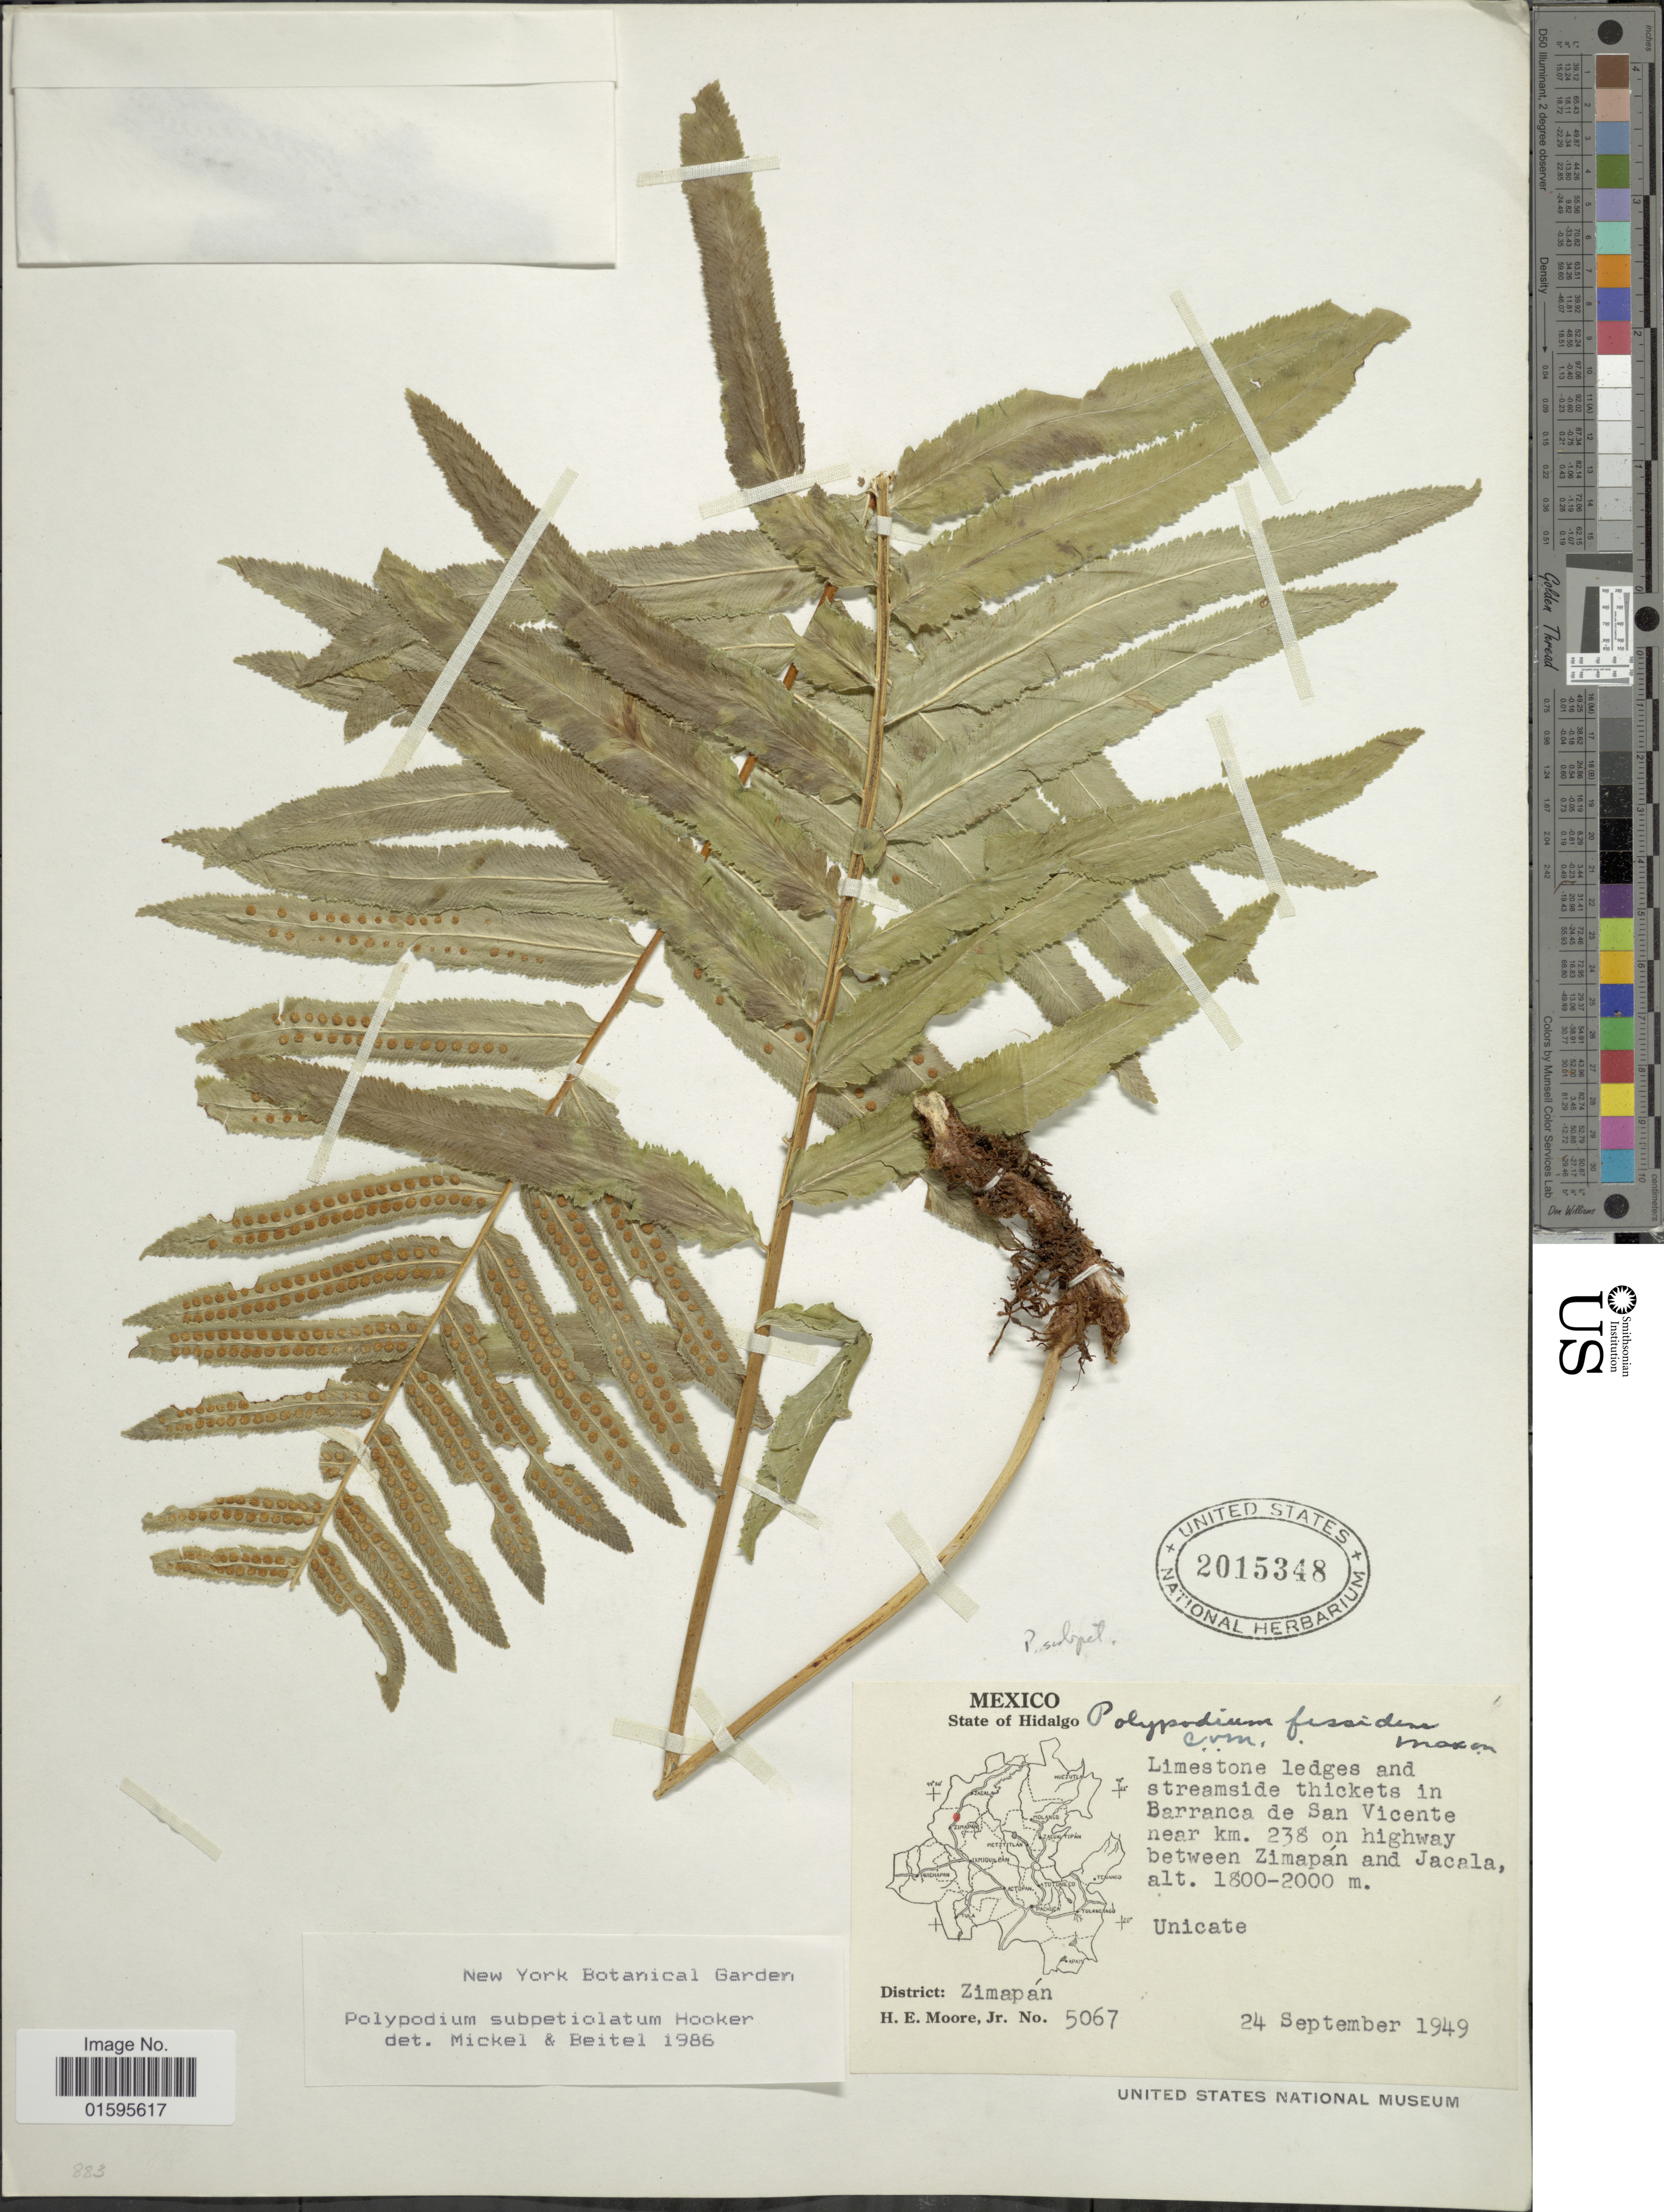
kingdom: Plantae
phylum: Tracheophyta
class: Polypodiopsida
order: Polypodiales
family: Polypodiaceae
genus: Polypodium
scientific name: Polypodium subpetiolatum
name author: Hook.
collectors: H. Moore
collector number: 5067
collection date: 1949-09-24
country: Mexico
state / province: Hidalgo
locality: State of Hidalgo, District Zimapan, in Barranca de San Vicente near Km. 238 on highway between Zimapan and Jacala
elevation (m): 1800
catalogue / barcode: US 2015348